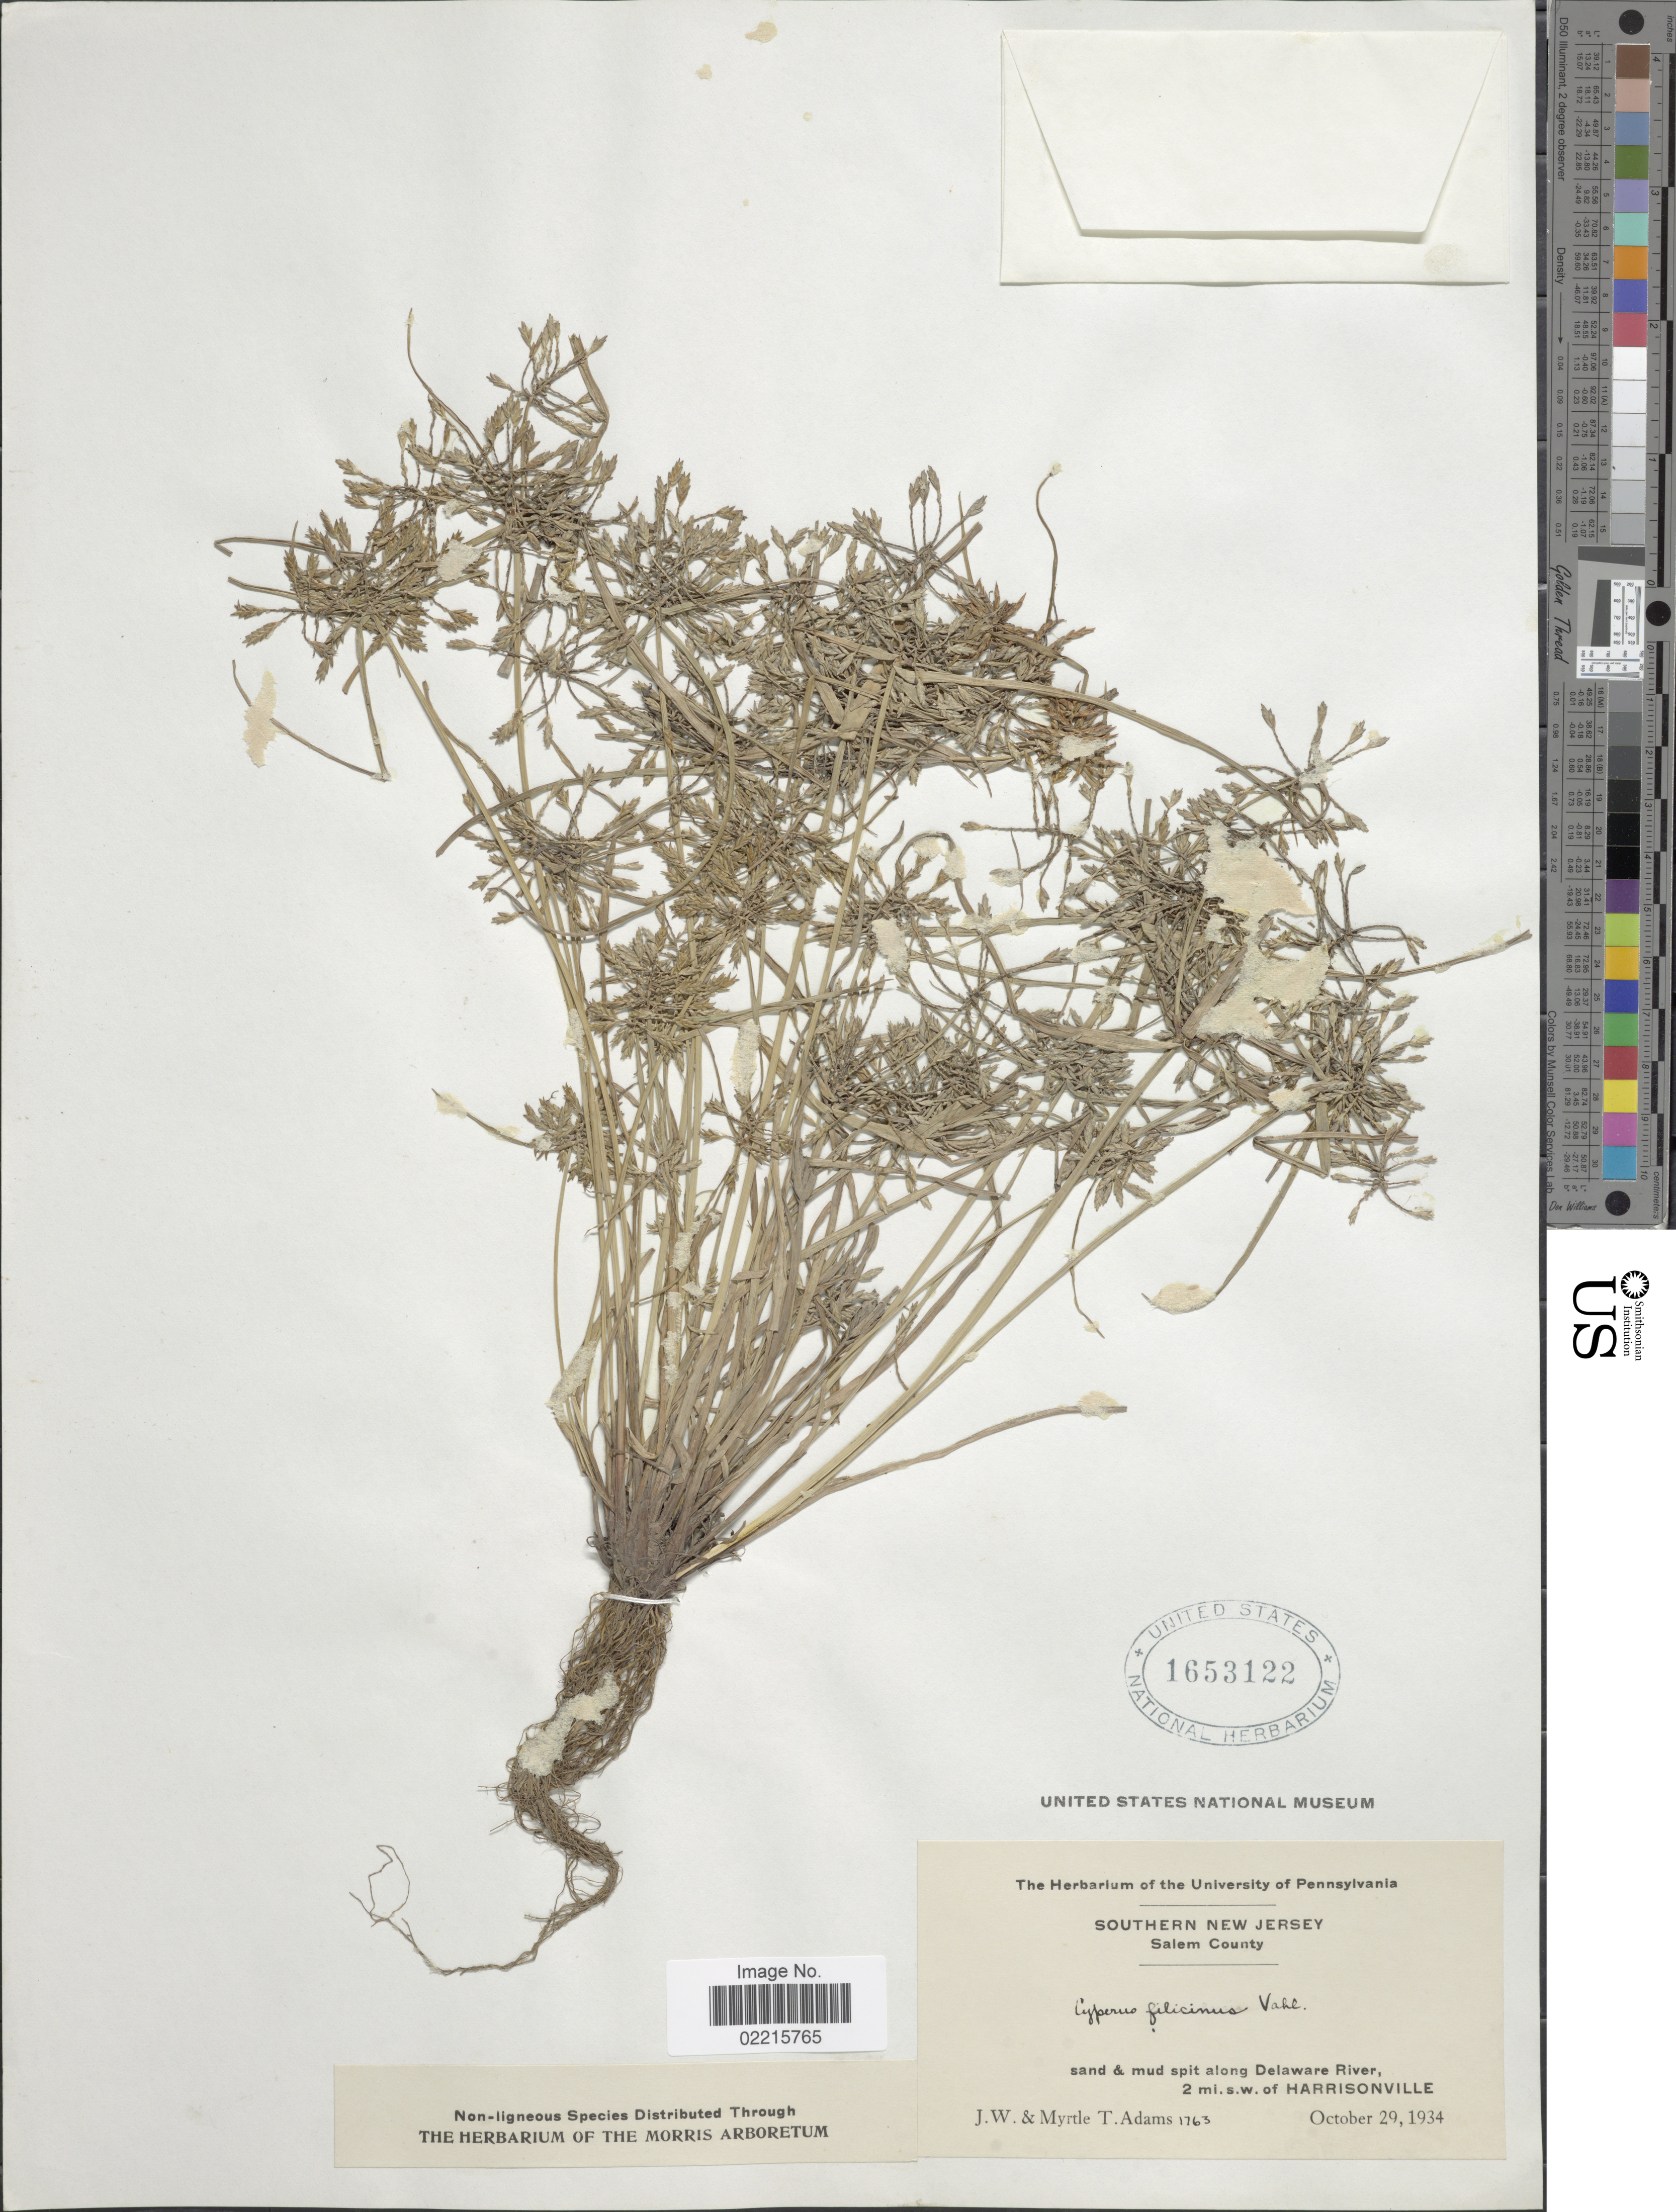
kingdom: Plantae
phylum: Tracheophyta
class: Liliopsida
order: Poales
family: Cyperaceae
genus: Cyperus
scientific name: Cyperus filicinus Vahl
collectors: J. Adams & M. T. Adams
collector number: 1763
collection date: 1934-10-29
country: United States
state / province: New Jersey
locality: Southern New Jersey, Salem County, spit along Delaware River, 2 mi. s.. of Harrisonville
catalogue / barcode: US 1653122